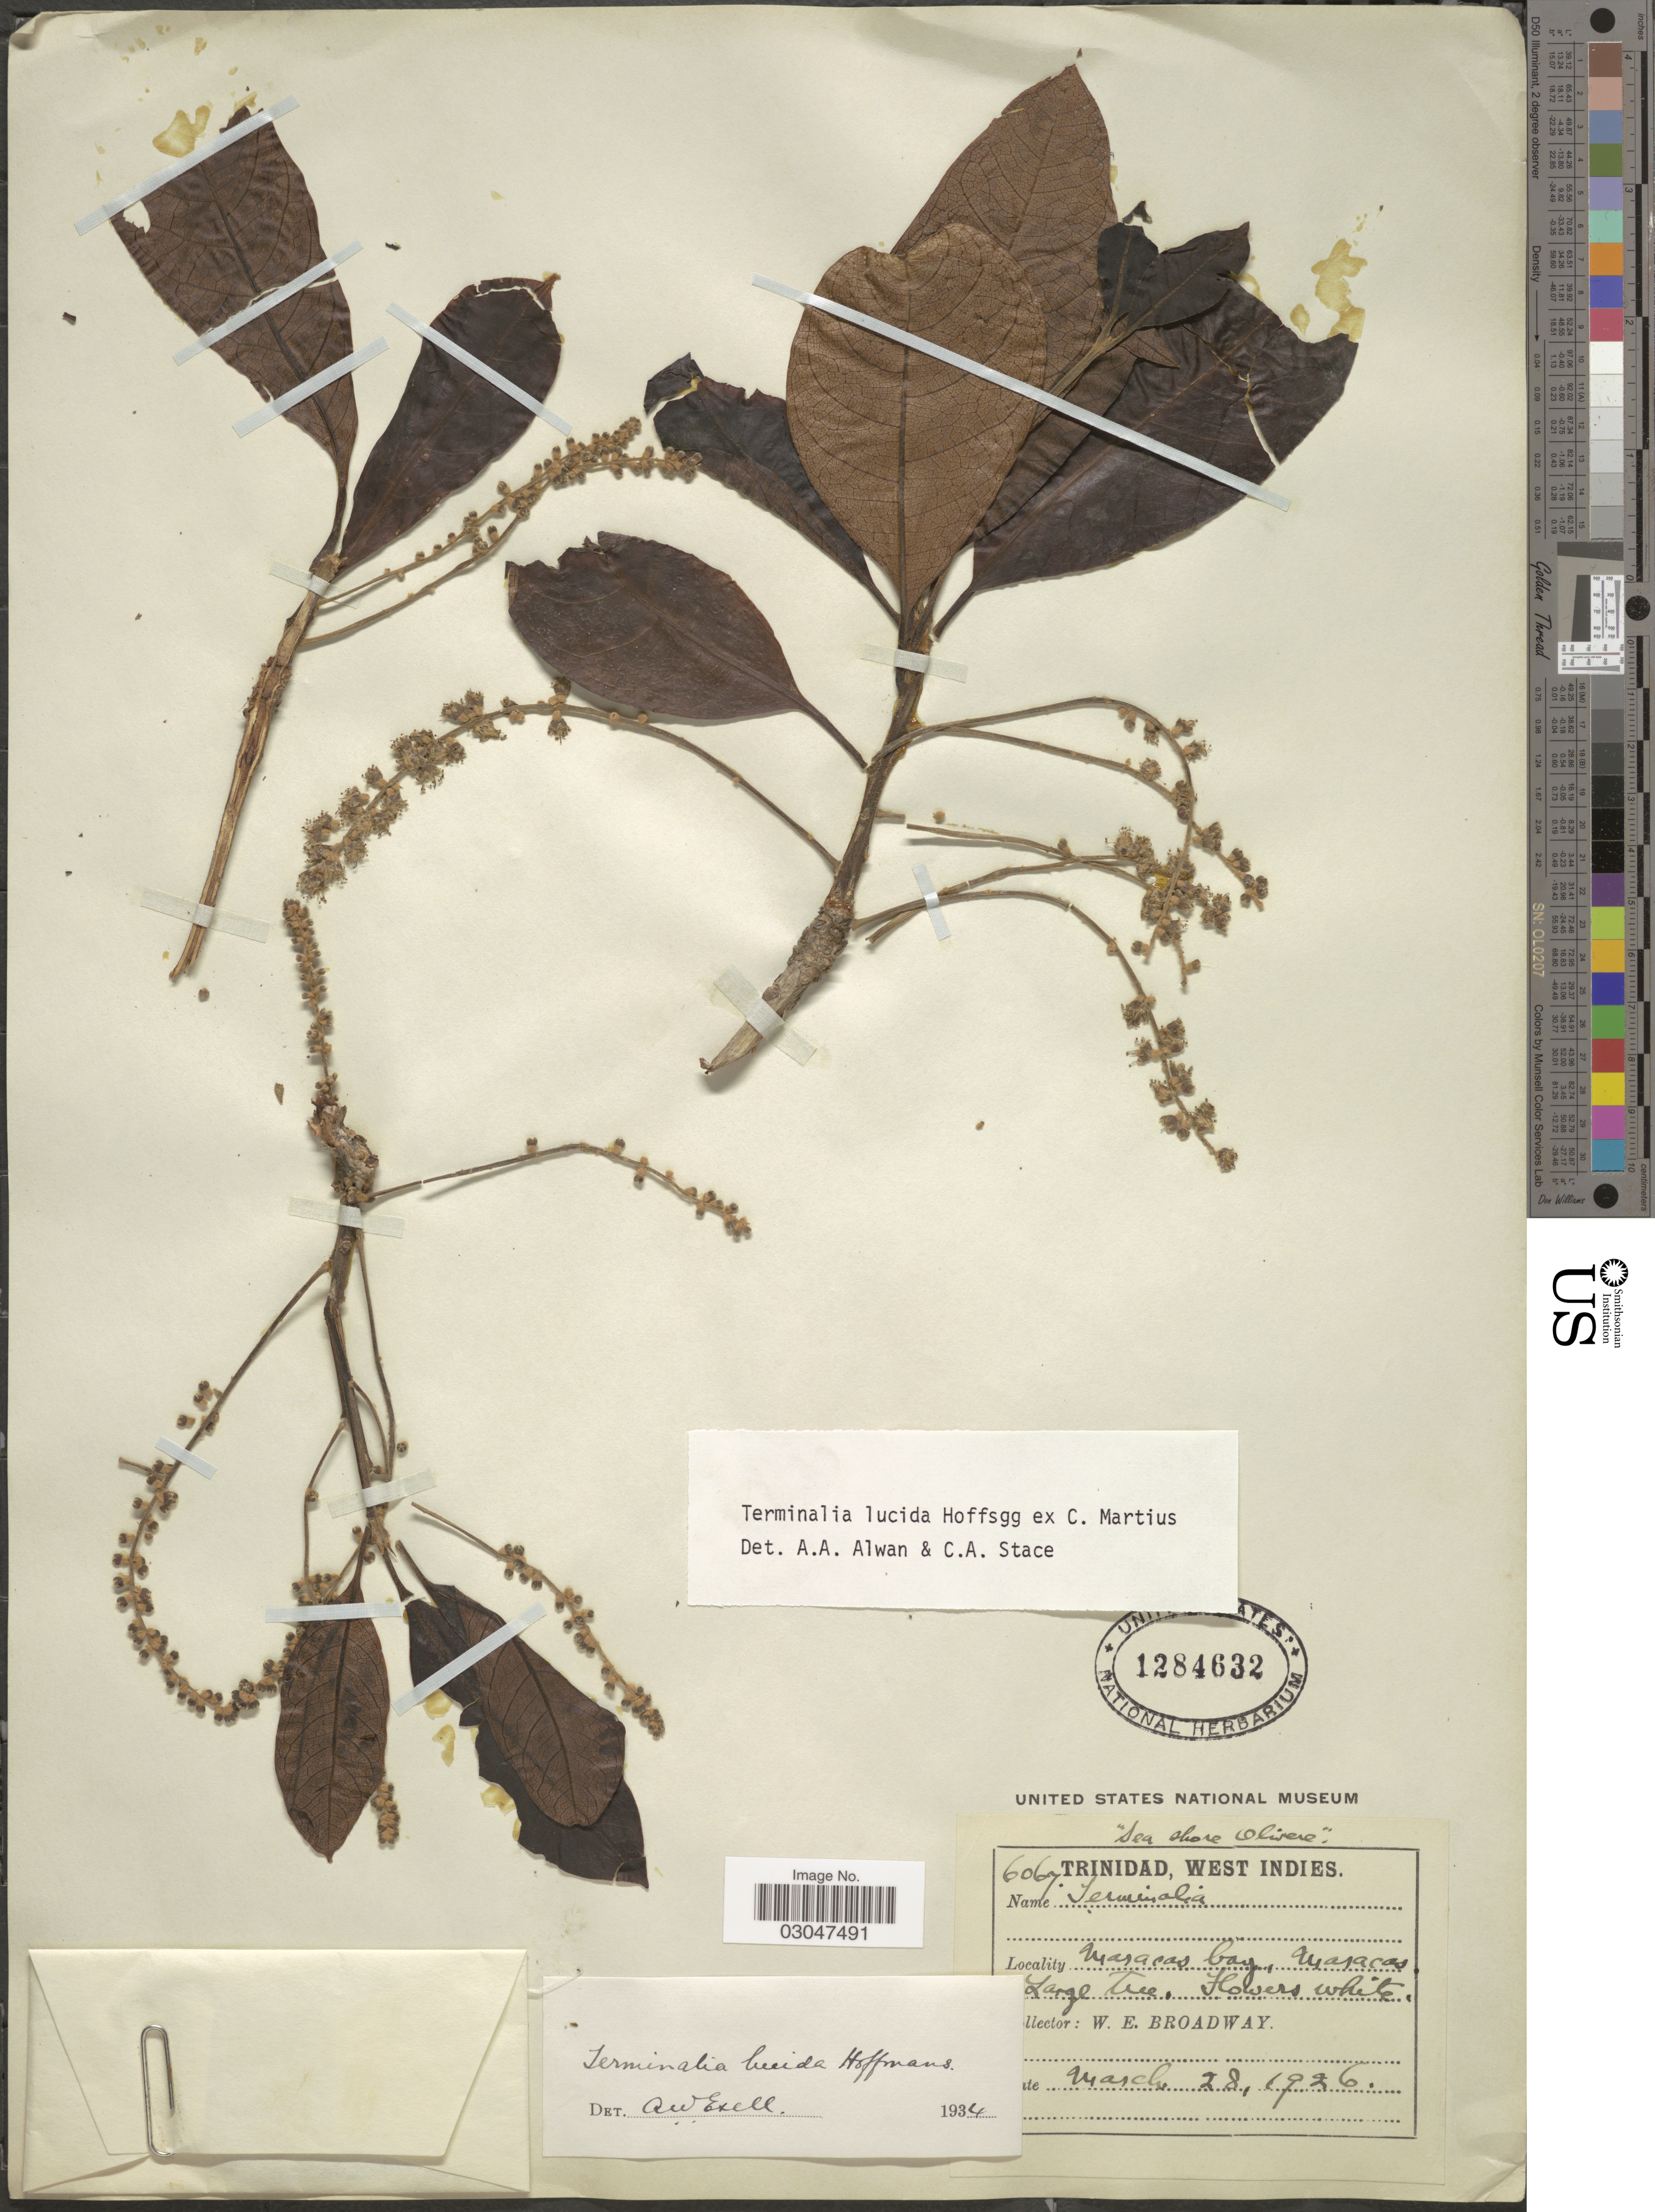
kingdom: Plantae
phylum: Tracheophyta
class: Magnoliopsida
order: Myrtales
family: Combretaceae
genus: Terminalia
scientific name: Terminalia lucida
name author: Hoffmanns. ex Mart.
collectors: W. E. Broadway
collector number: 6067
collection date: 1926-03-28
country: Trinidad and Tobago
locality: Trinidad. Maracas bay, Maracas.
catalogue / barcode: US 1284632